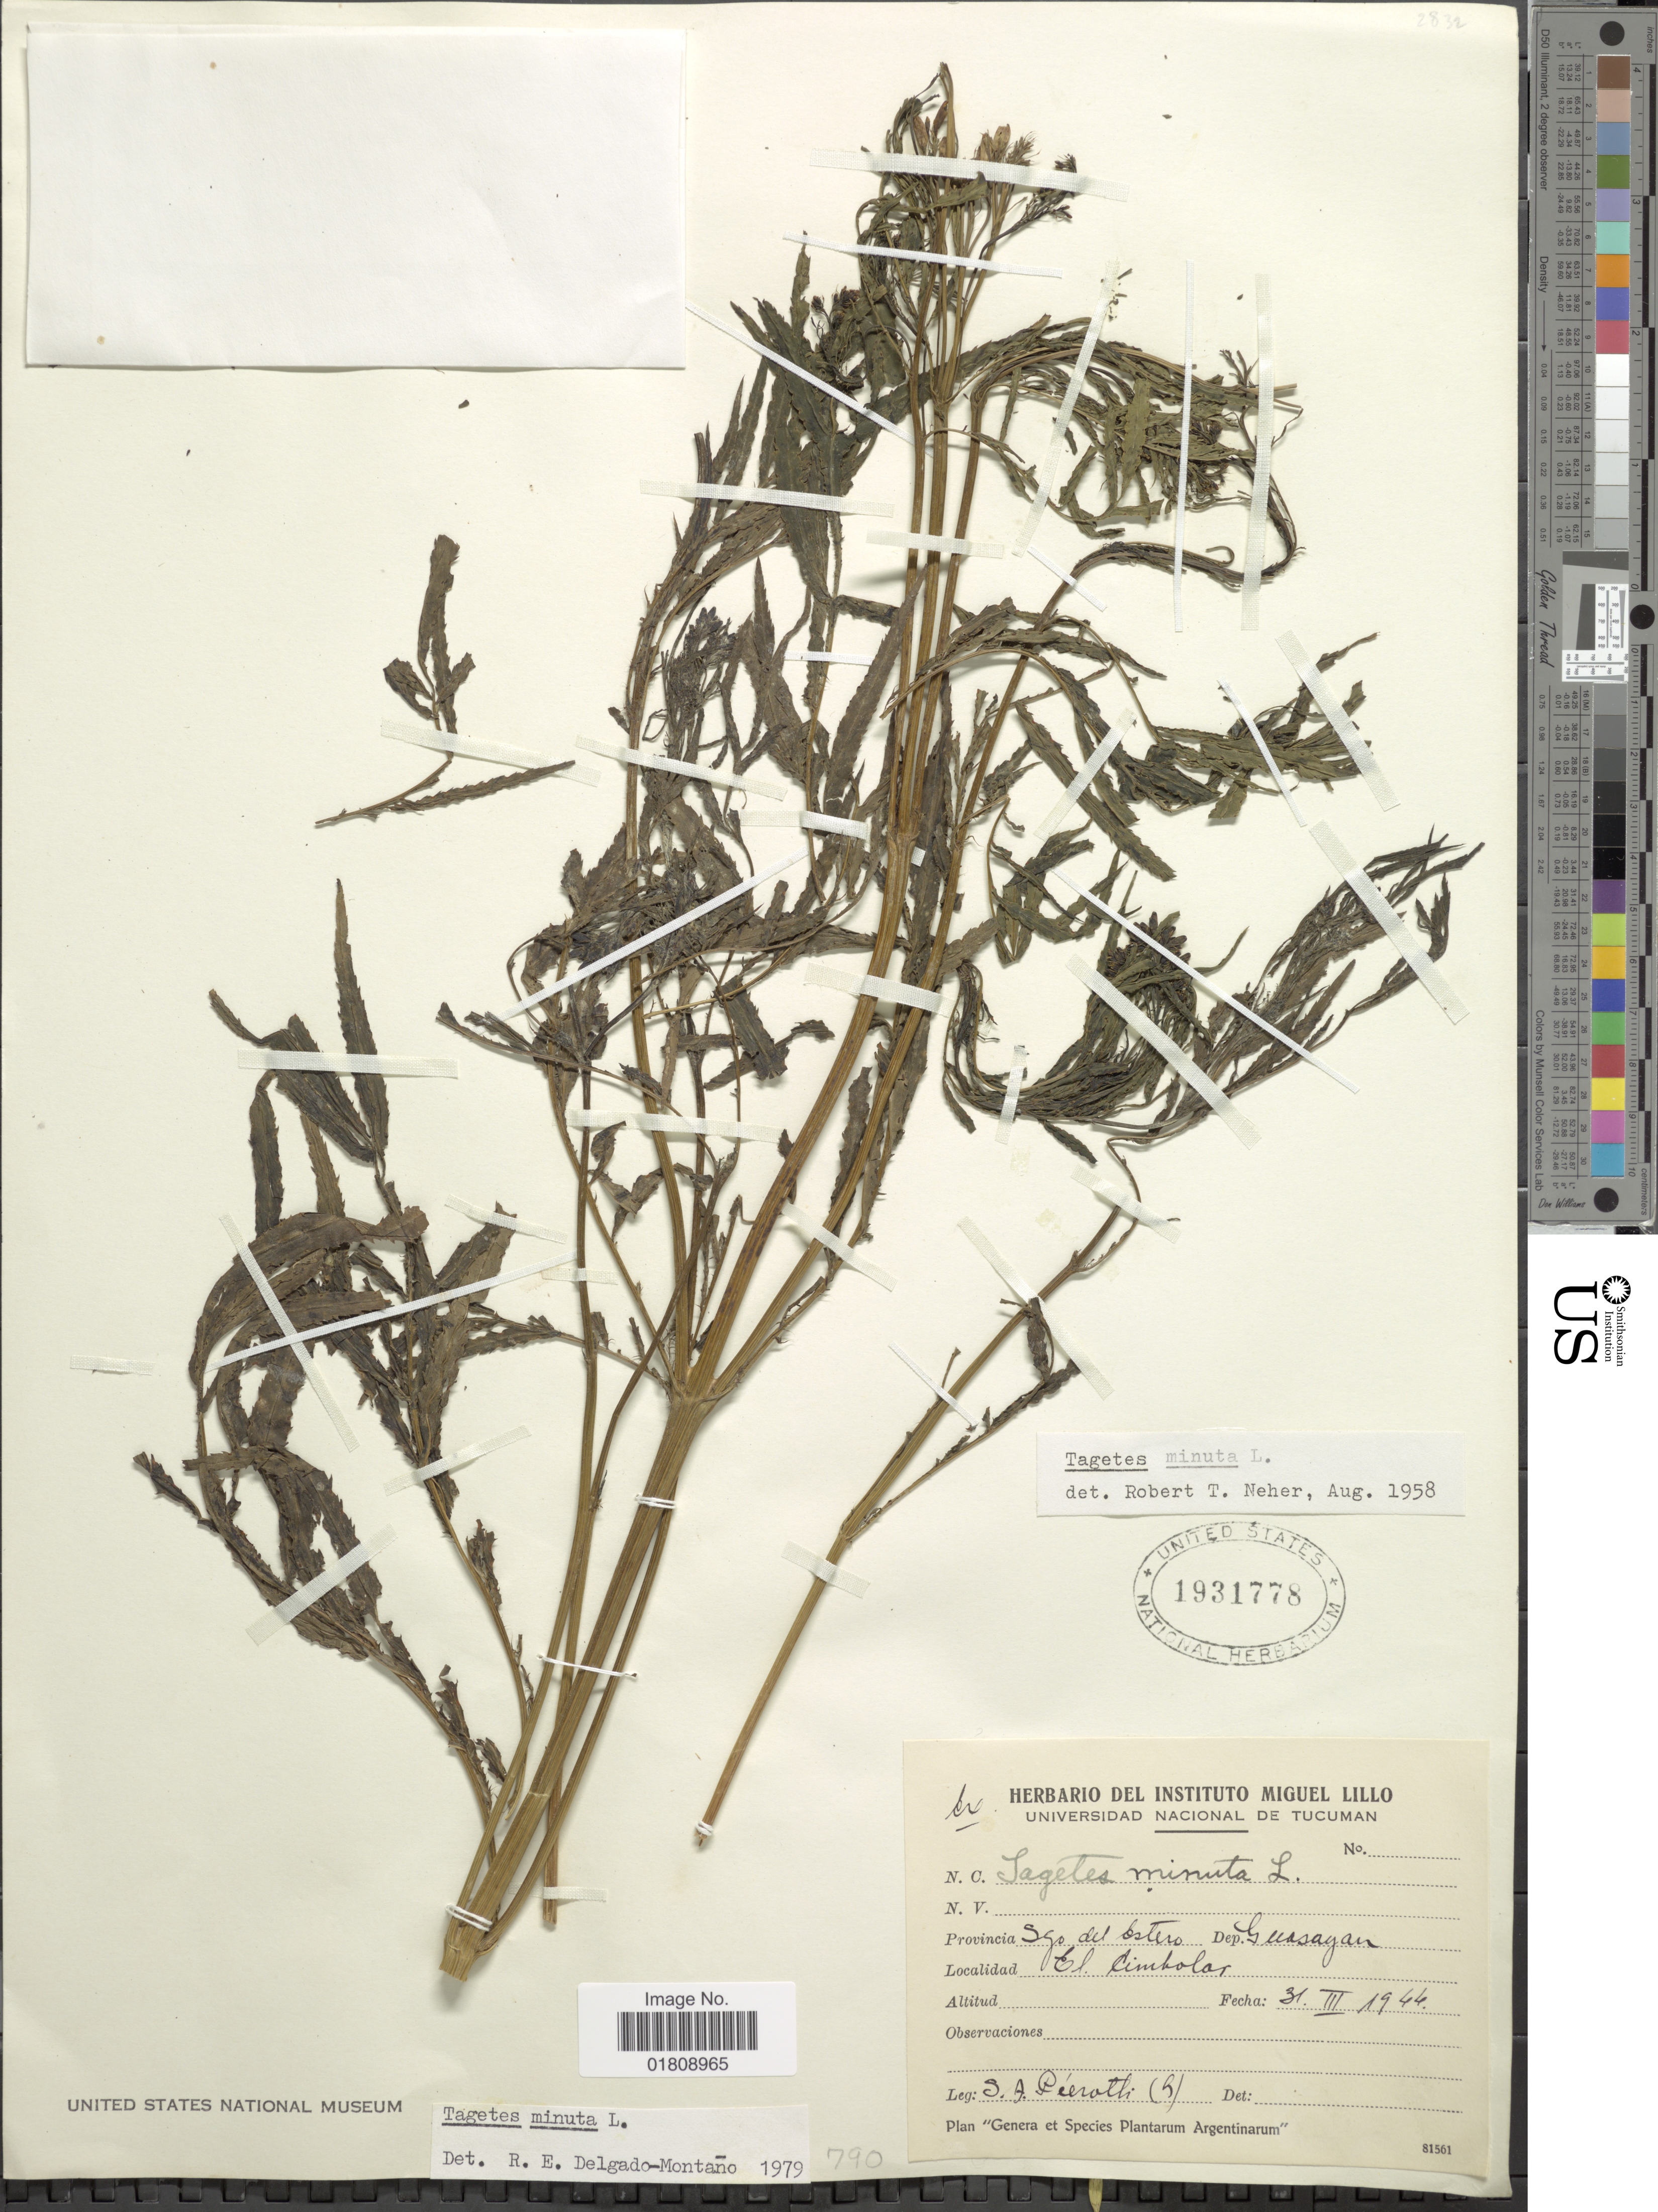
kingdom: Plantae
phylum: Tracheophyta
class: Magnoliopsida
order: Asterales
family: Asteraceae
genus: Tagetes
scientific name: Tagetes minuta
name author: L.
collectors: S. A. Pierotti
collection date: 1944-03-31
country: Argentina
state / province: Santiago del Estero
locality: Sgo. del Estero, Guasayan, El Cimbolas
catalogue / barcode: US 1931778